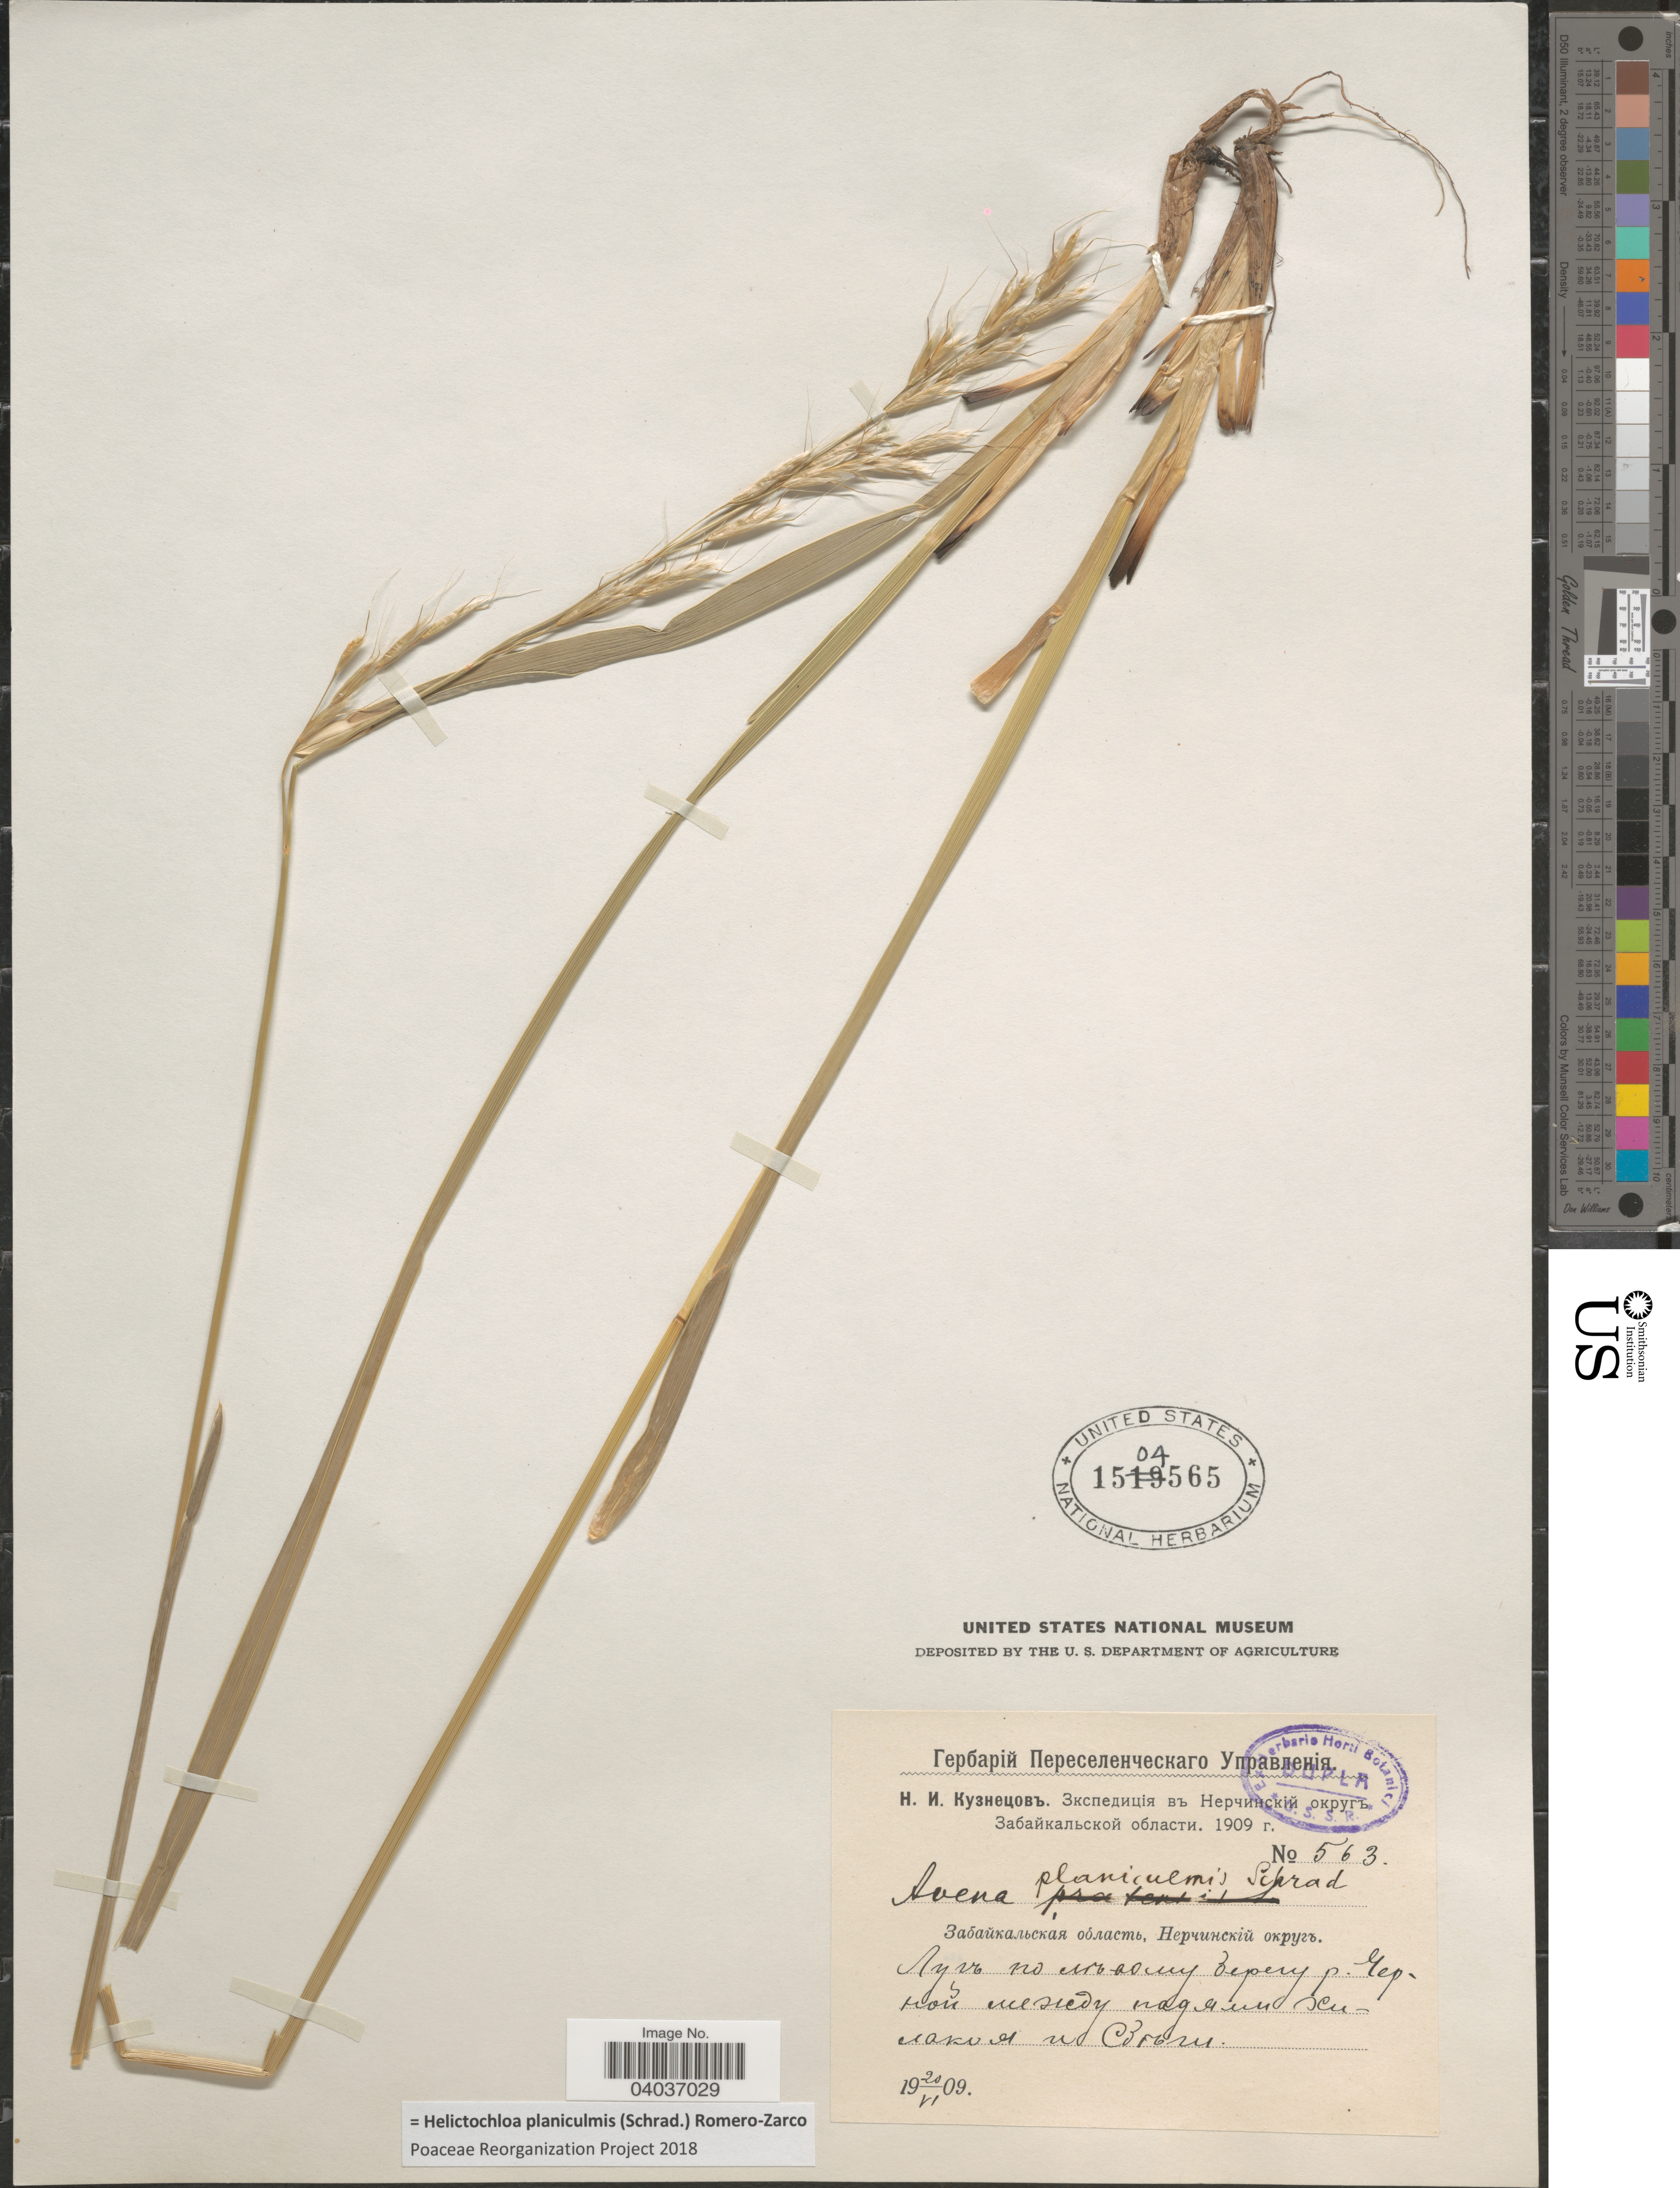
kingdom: Plantae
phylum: Tracheophyta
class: Liliopsida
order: Poales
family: Poaceae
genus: Helictochloa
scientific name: Helictochloa planiculmis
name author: (Schrad.) Romero Zarco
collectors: N. Kuznetsov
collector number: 563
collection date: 1909-06-20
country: Russian Federation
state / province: Zabaykalsky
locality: Left shore of river Chernaya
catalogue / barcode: US 1504565